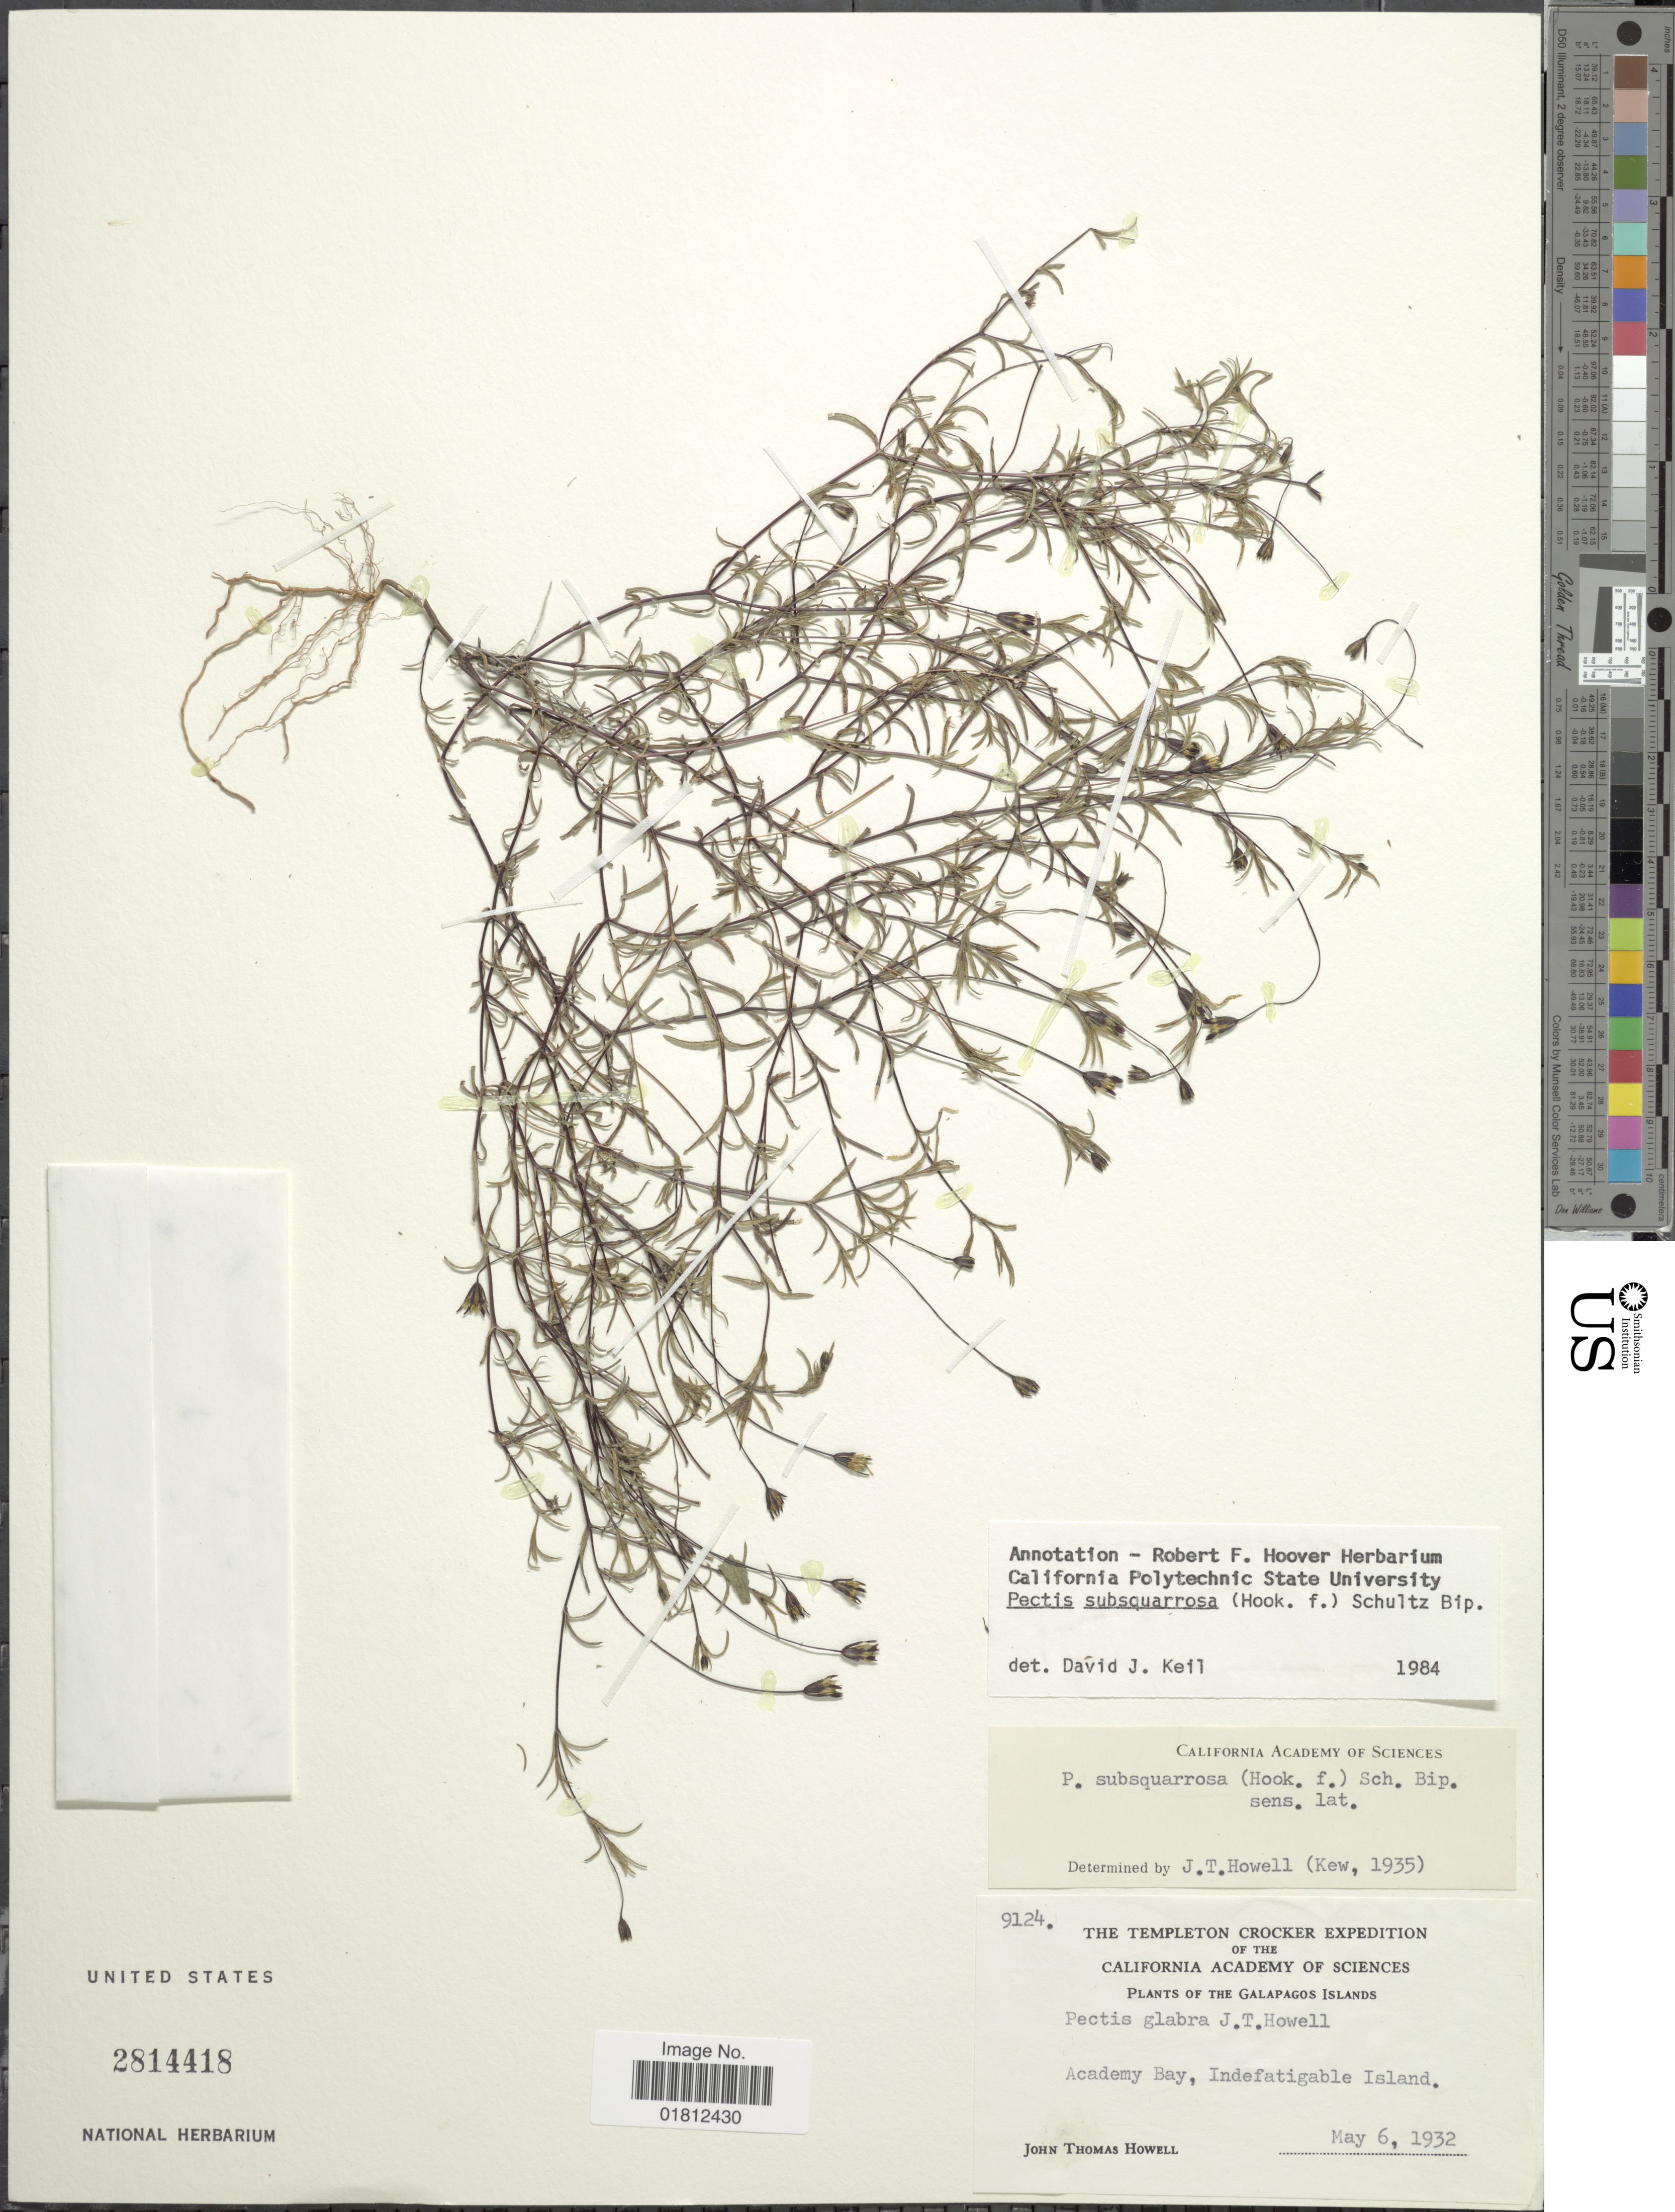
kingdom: Plantae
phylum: Tracheophyta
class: Magnoliopsida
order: Asterales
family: Asteraceae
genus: Pectis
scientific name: Pectis subsquarrosa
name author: (Hook. f.) Sch. Bip.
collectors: J. T. Howell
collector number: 9124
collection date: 1932-05-06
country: Ecuador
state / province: Colón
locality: Galapagos Islands, Academy Bay, Indefatigable Island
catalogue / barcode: US 2814418